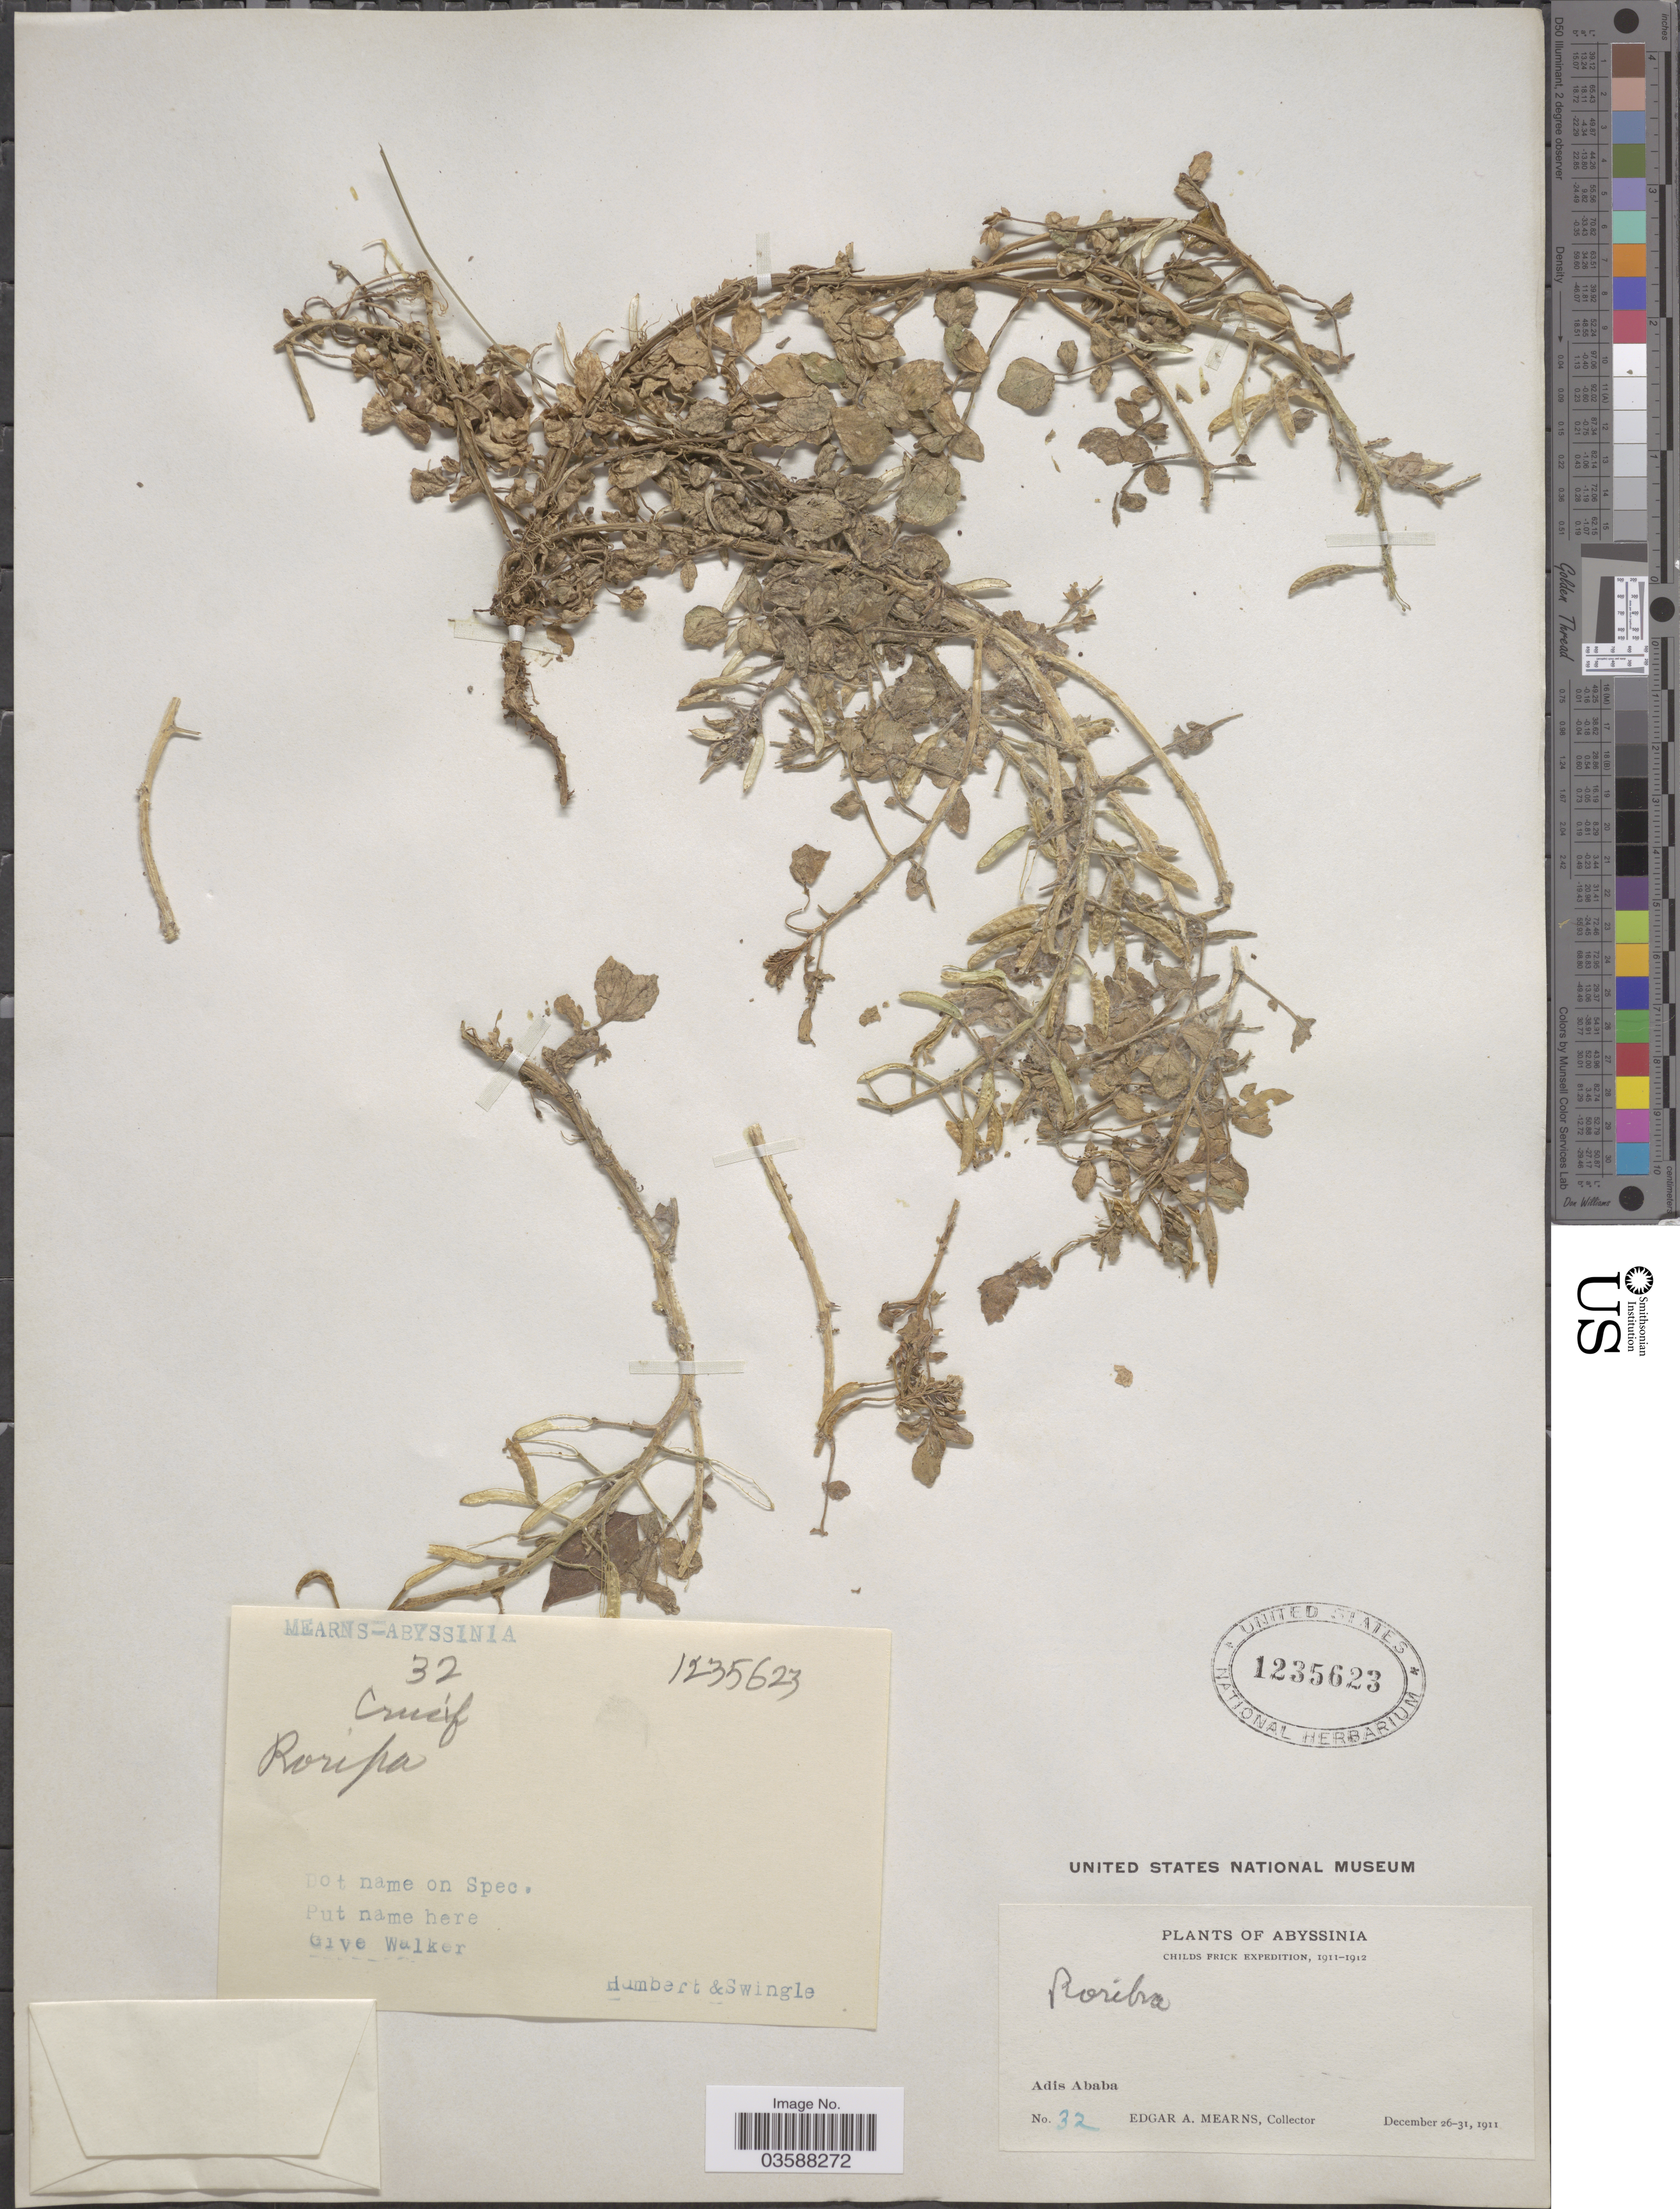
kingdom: Plantae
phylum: Tracheophyta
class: Magnoliopsida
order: Brassicales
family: Brassicaceae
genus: Rorippa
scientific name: Rorippa sp.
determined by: Strong, Mark T., (BOT), Smithsonian Institution - National Museum of Natural History (UNITED STATES)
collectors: E. A. Mearns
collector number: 32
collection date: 1911-12-26/1911-12-31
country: Ethiopia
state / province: Addis Ababa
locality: Abyssinia. Adis Ababa.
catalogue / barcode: US 1235623